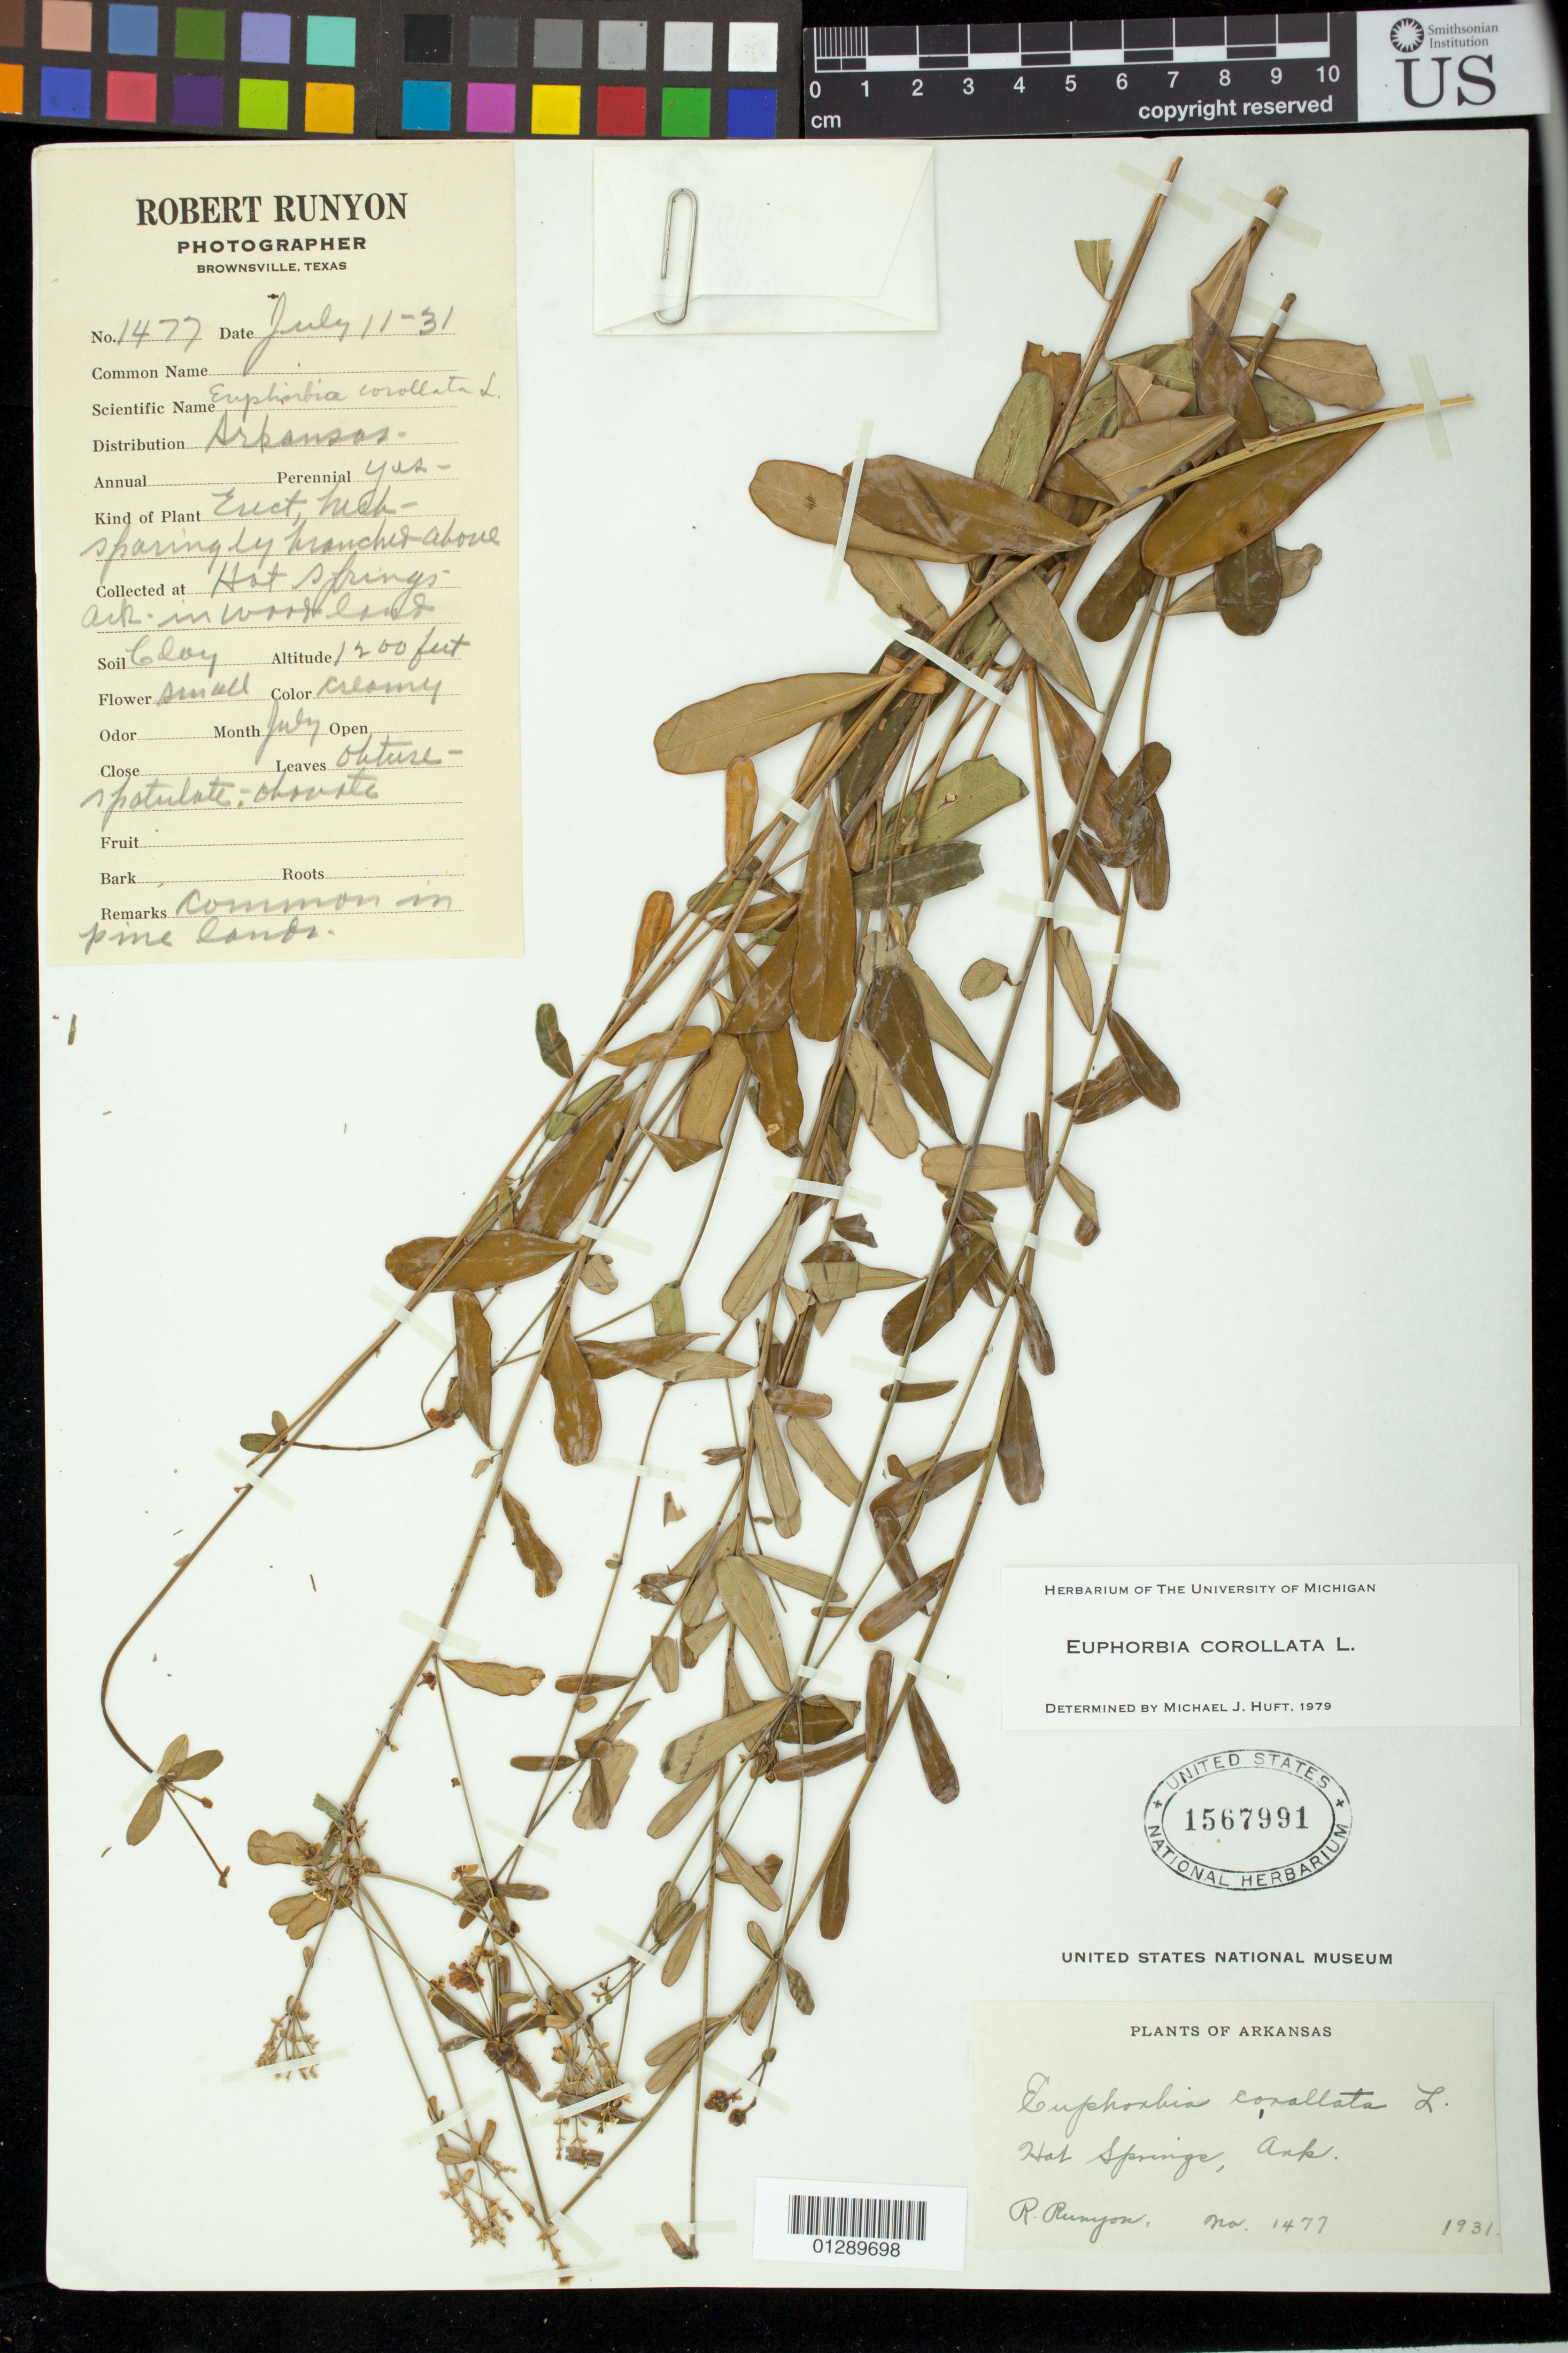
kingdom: Plantae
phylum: Tracheophyta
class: Magnoliopsida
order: Malpighiales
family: Euphorbiaceae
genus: Euphorbia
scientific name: Euphorbia corollata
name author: L.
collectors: R. Runyon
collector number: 1477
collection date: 1931-07-11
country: United States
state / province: Arkansas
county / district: Garland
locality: Hot Springs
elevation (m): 366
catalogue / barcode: US 1567991